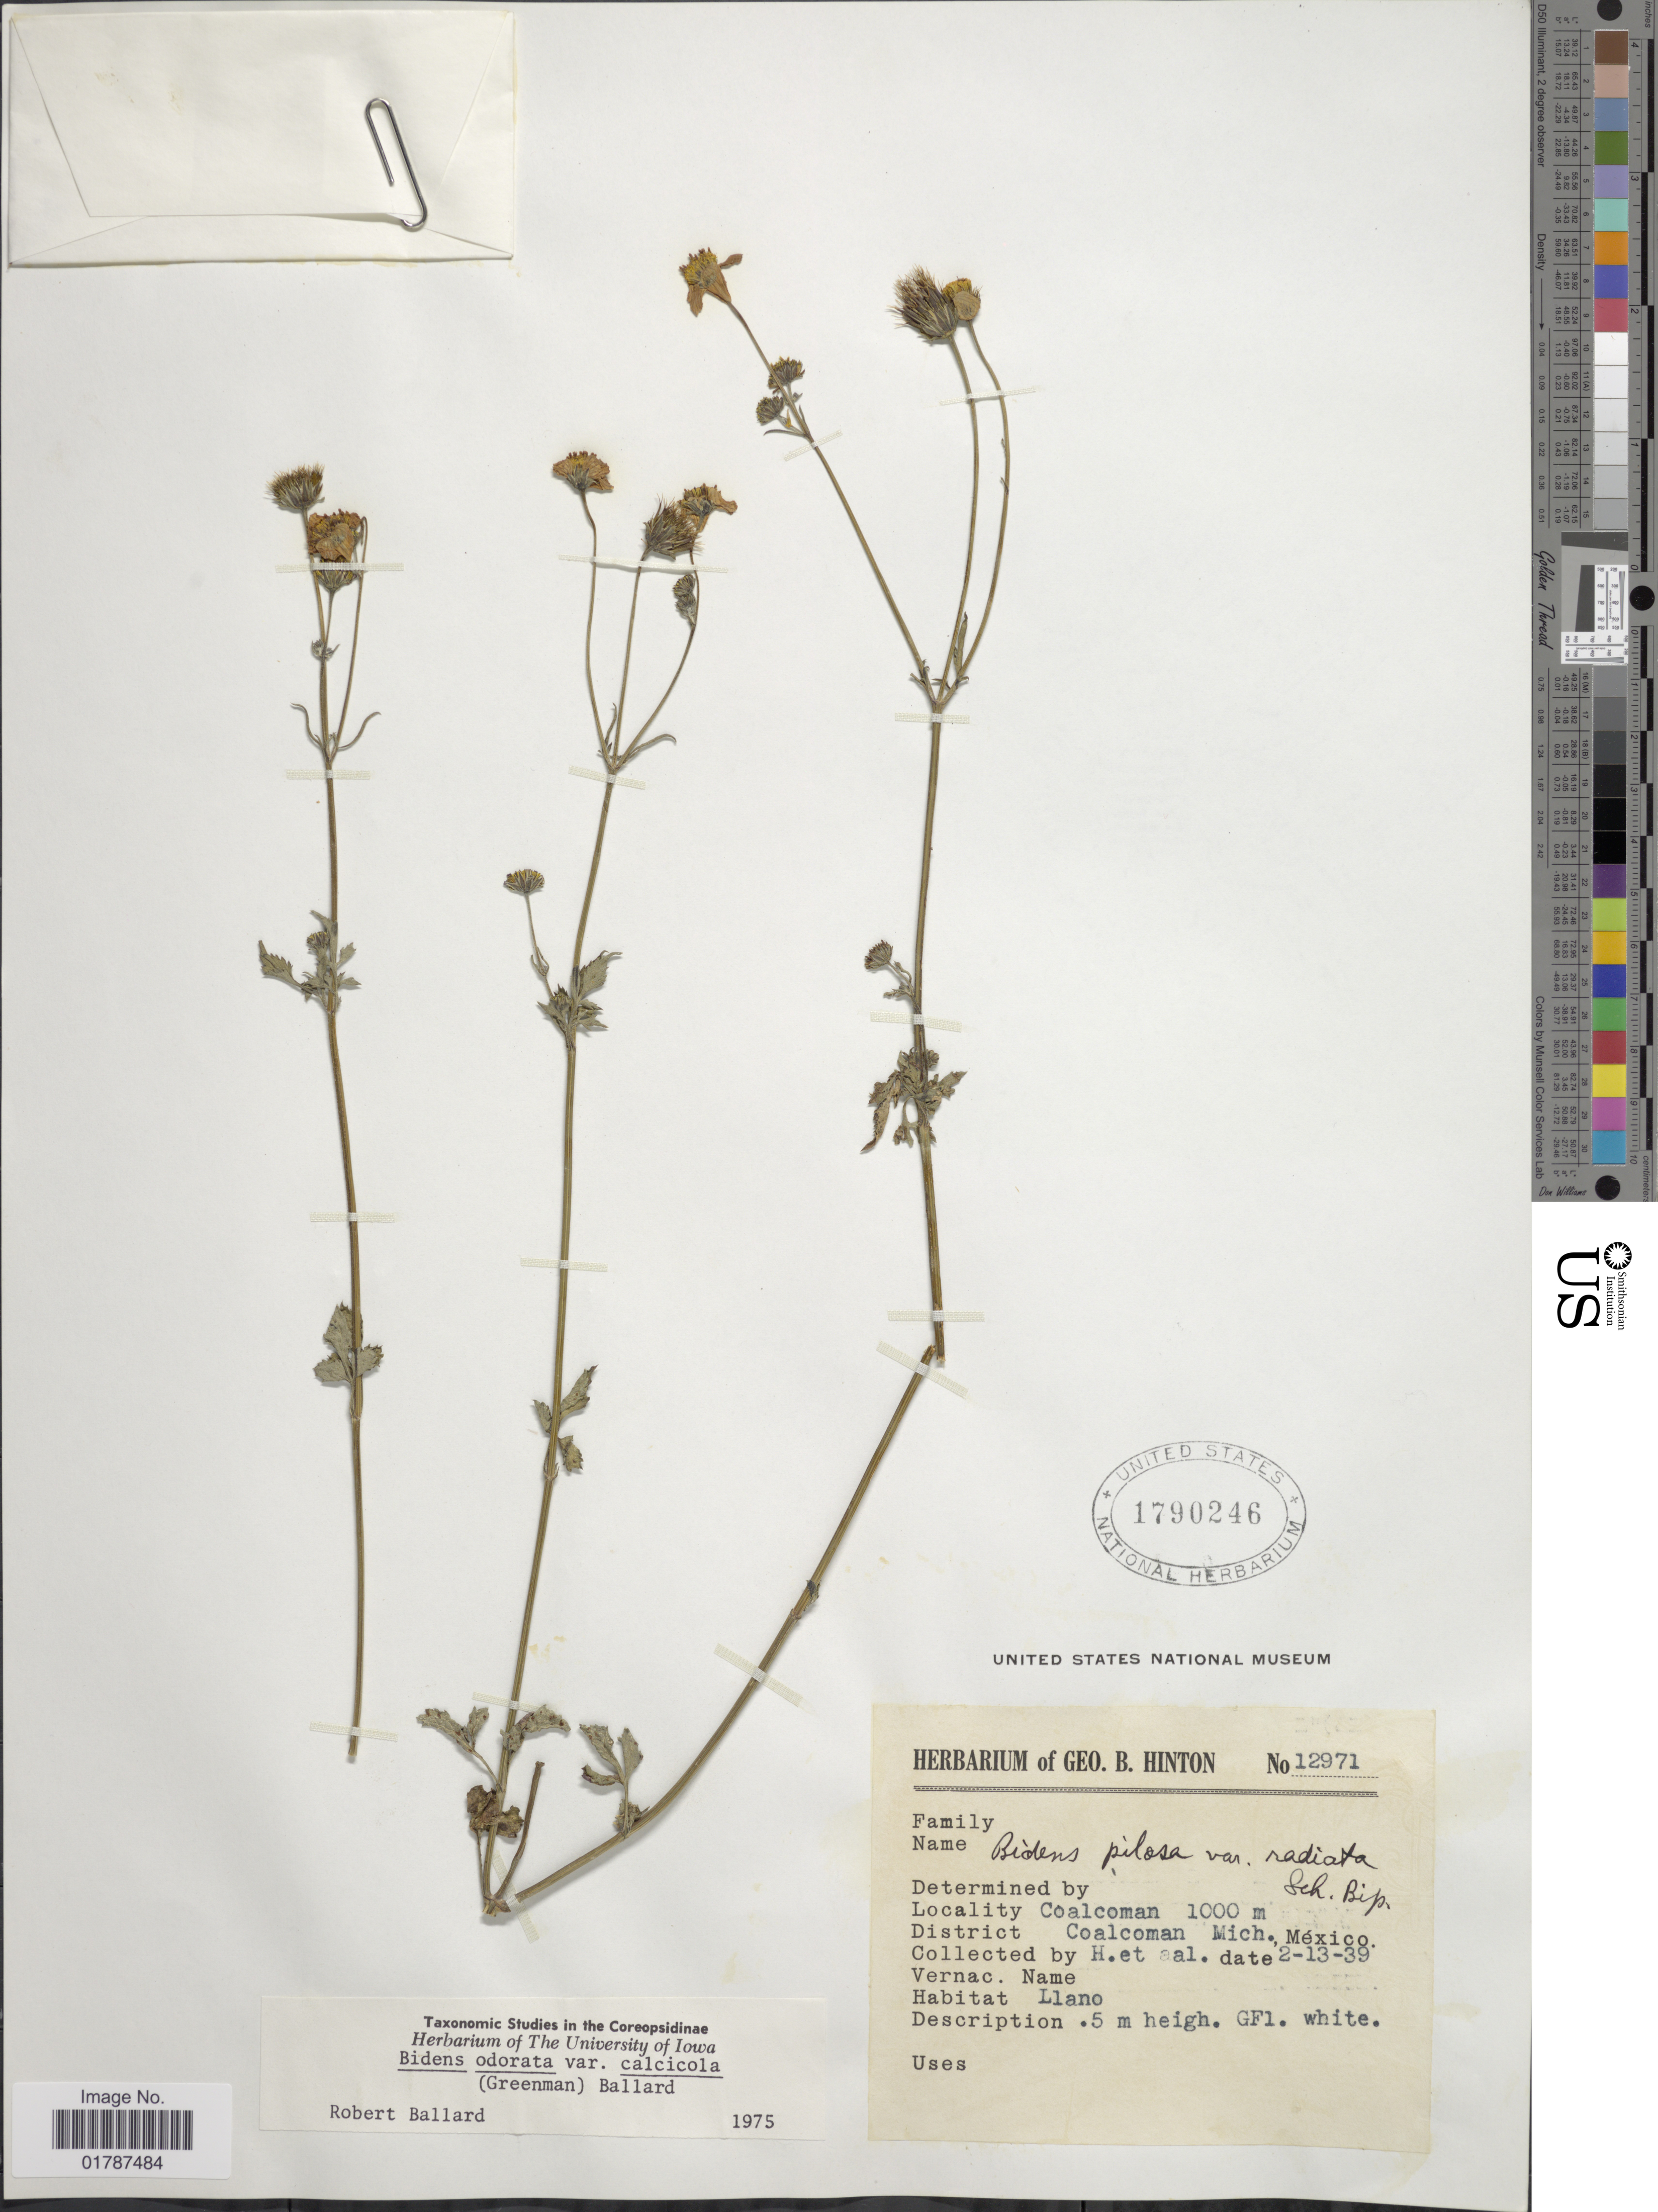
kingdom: Plantae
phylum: Tracheophyta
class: Magnoliopsida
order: Asterales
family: Asteraceae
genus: Bidens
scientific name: Bidens odorata var. calcicola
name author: (Greenm.) Ballard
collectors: G. B. Hinton & et al.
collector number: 12971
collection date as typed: Transcribed d/m/y: 13/2/39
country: Mexico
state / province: Michoacán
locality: Coalman, District Coalman Mich., Mexico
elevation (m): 1000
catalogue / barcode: US 1790246